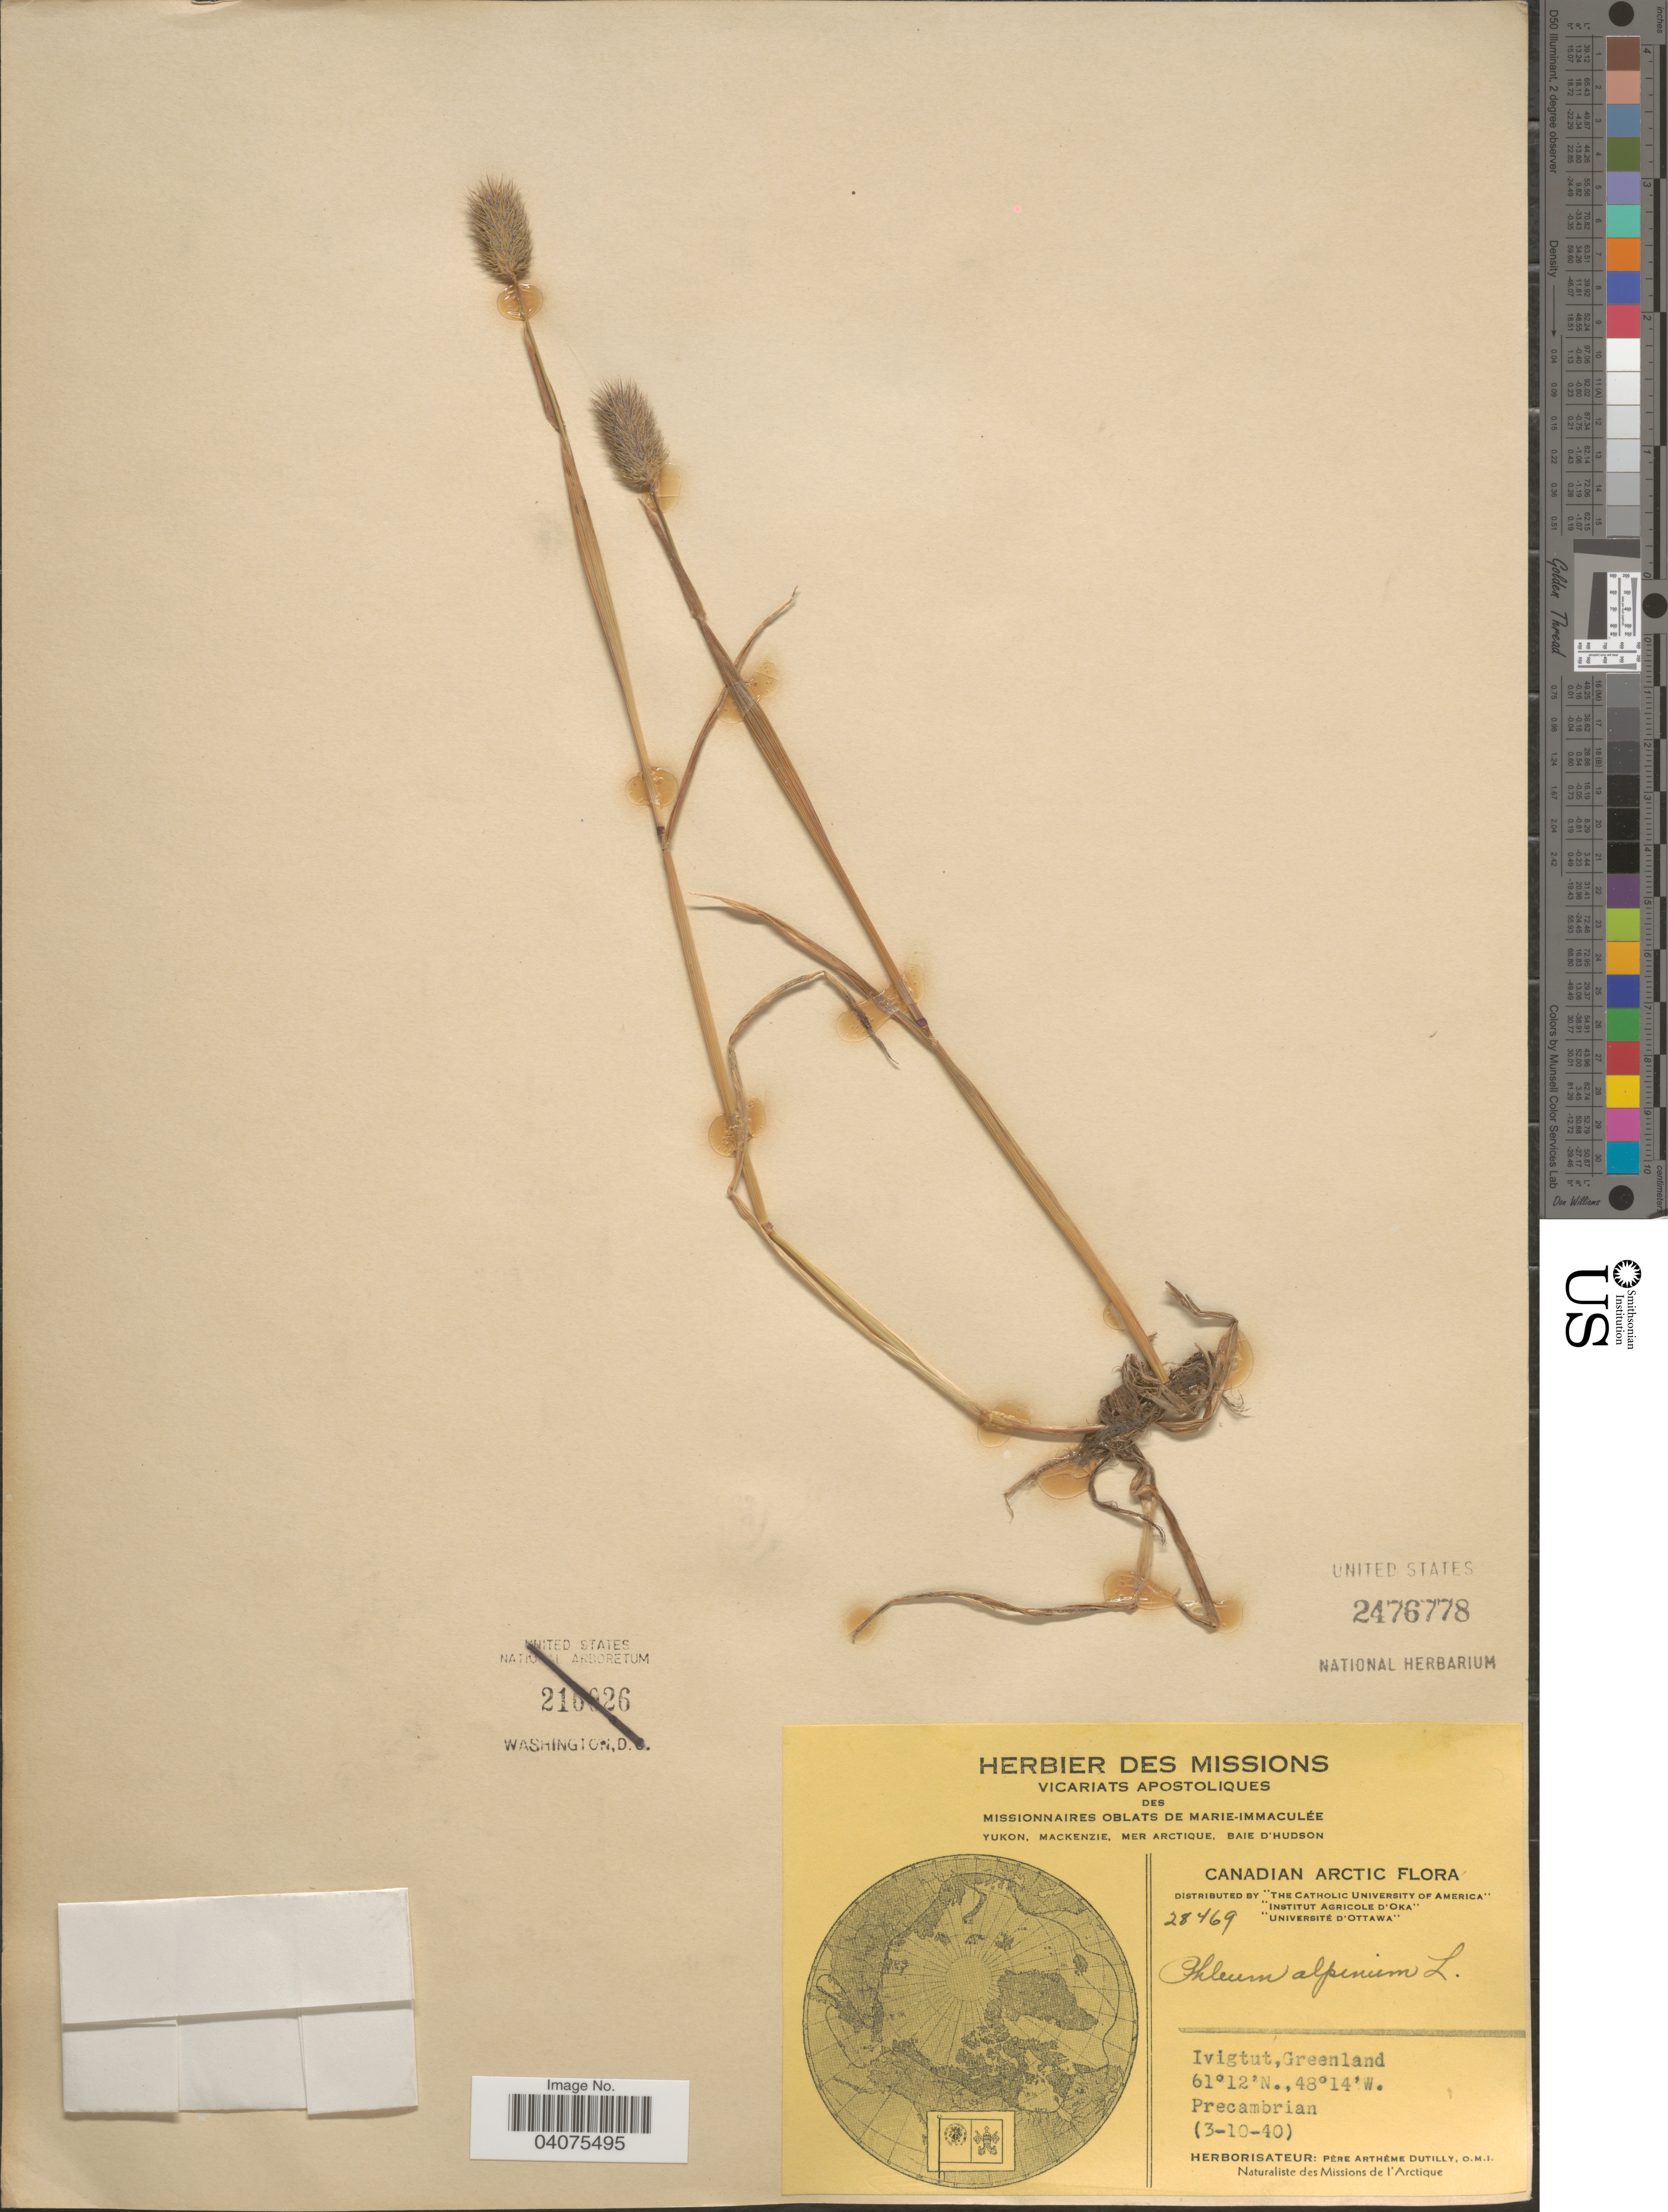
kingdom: Plantae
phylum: Tracheophyta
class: Liliopsida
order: Poales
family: Poaceae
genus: Phleum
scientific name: Phleum alpinum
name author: L.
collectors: P. Dutilly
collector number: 28469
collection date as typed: Transcribed d/m/y: 3/10/40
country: Greenland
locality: Herbier des Missions. Canadian Arctic. Ivigtut.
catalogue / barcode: US 2476778